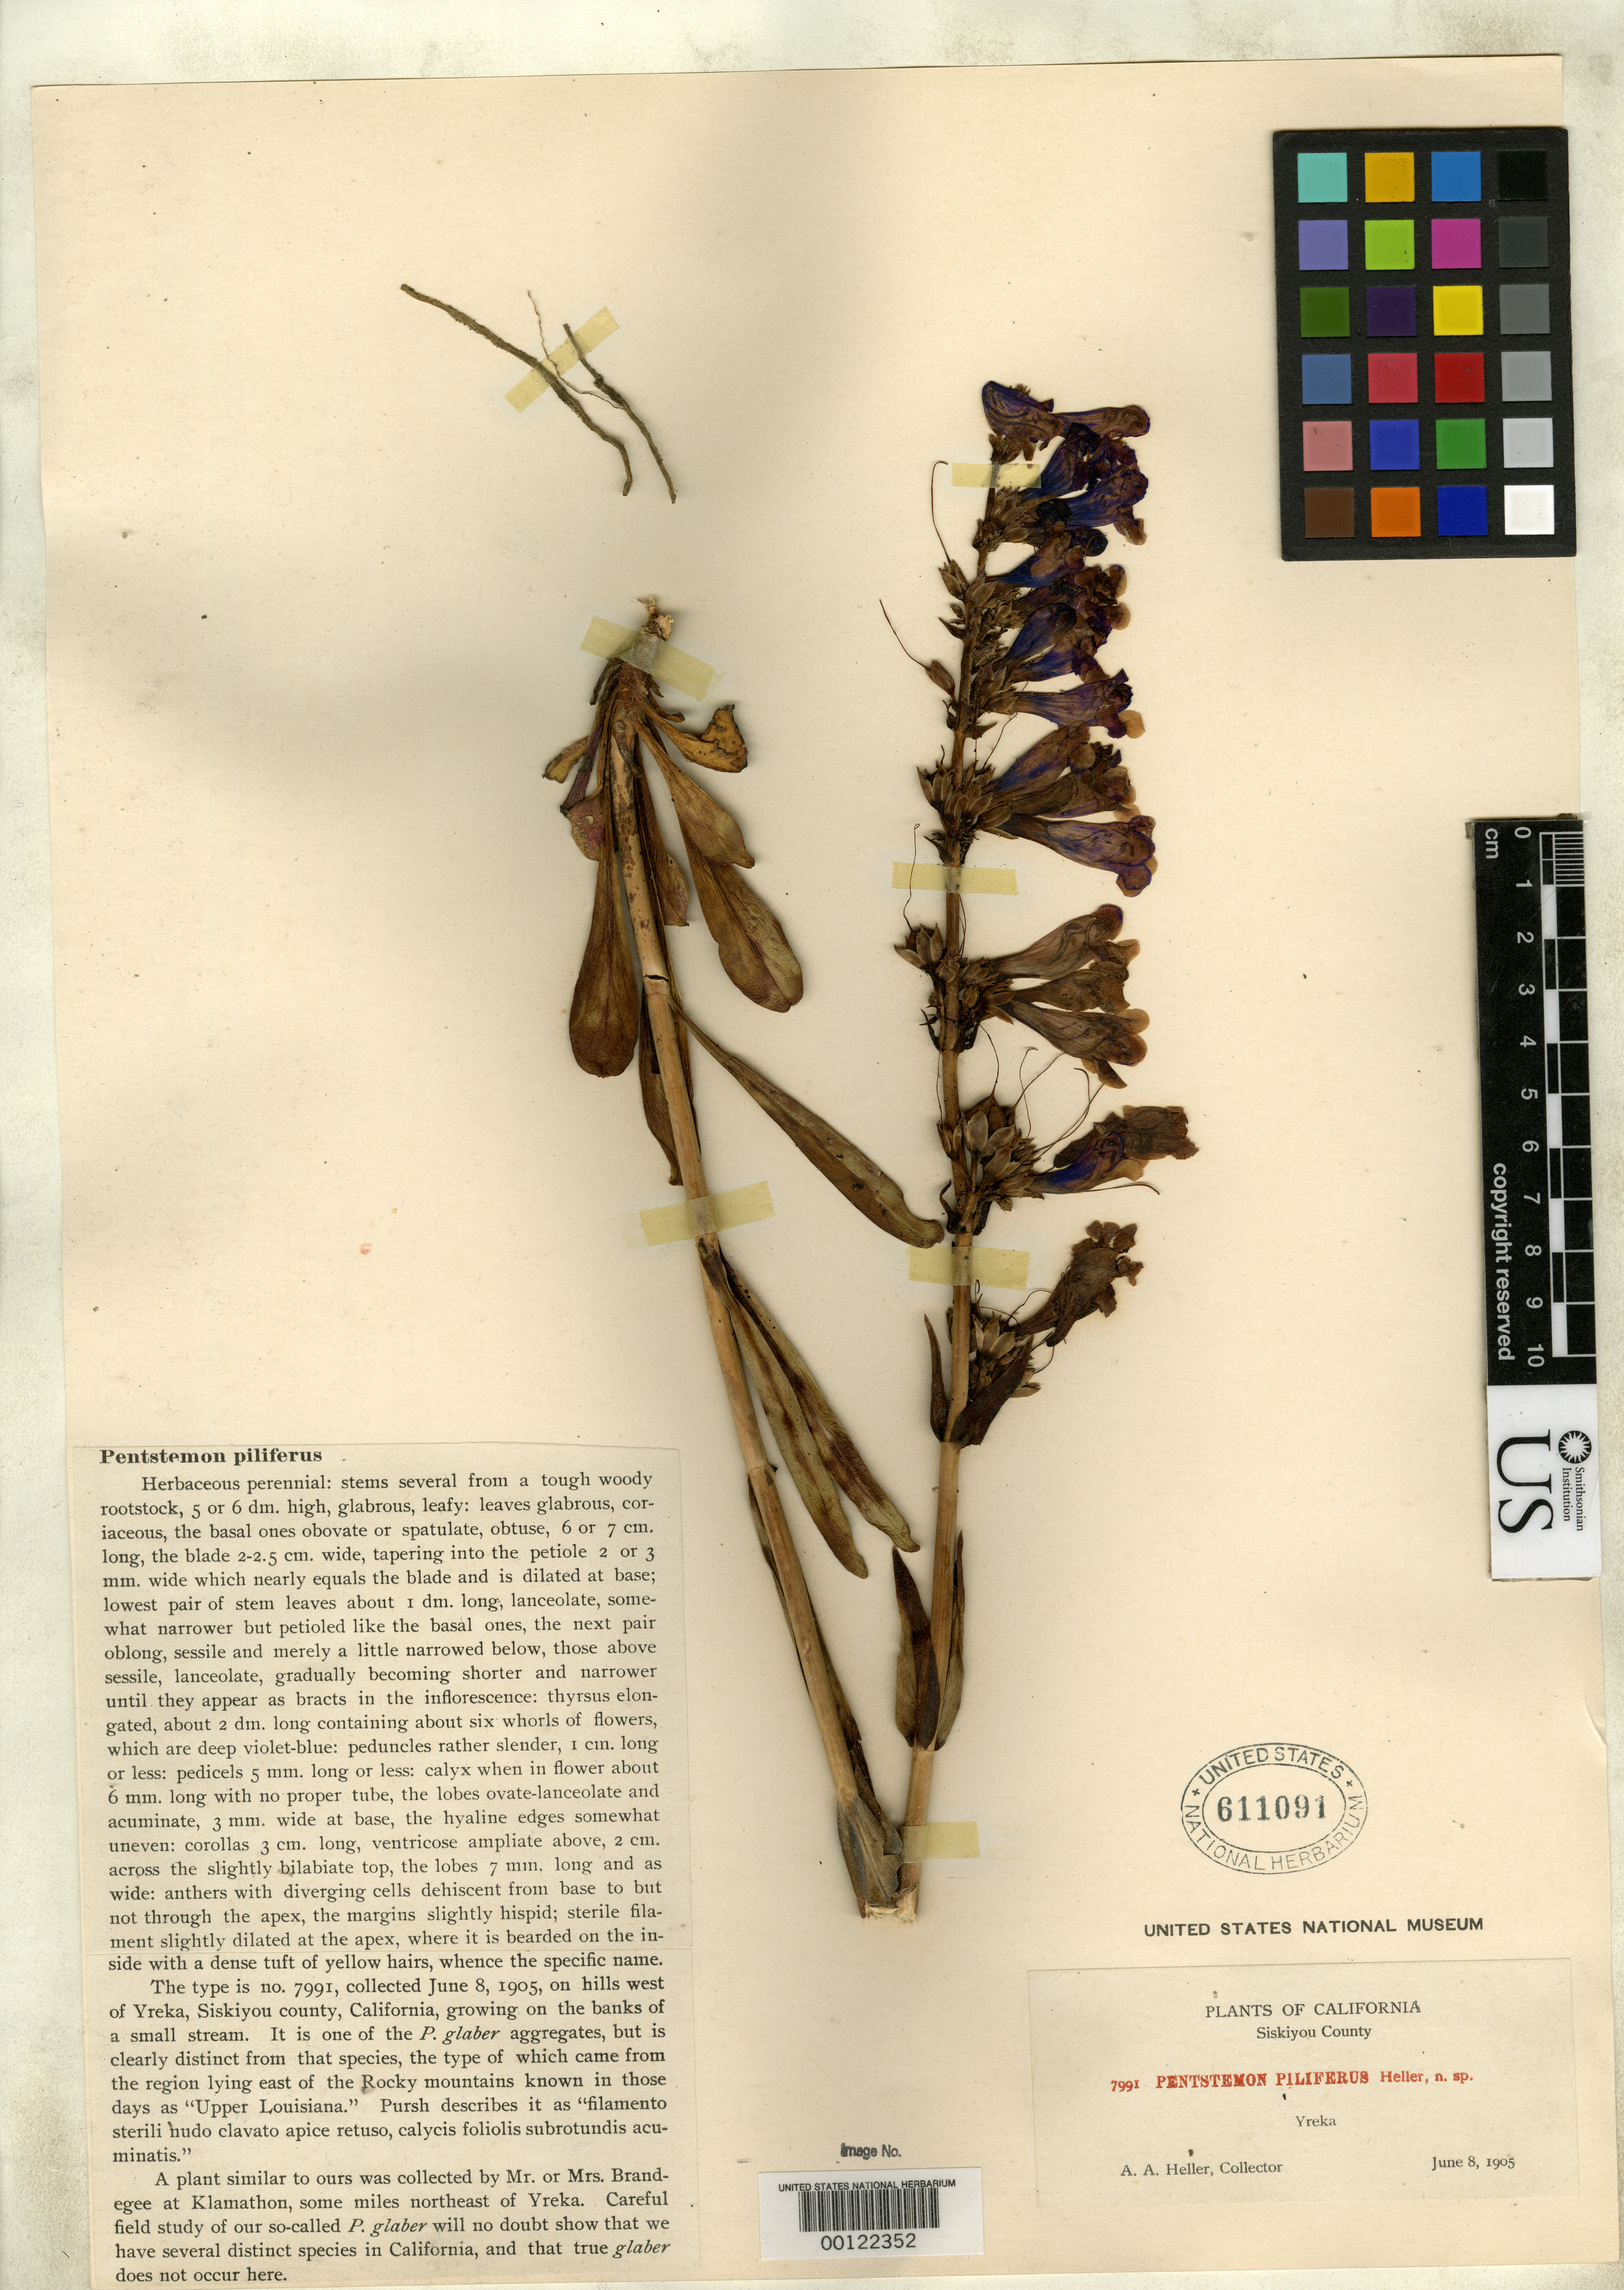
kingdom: Plantae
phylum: Tracheophyta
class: Magnoliopsida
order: Lamiales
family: Plantaginaceae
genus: Penstemon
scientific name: Penstemon piliferus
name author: A. Heller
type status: Isotype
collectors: A. A. Heller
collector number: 7991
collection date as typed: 08 Jun 1905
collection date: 1905-06-08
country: United States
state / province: California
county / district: Siskiyou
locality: Yreka.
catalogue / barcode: US 611091